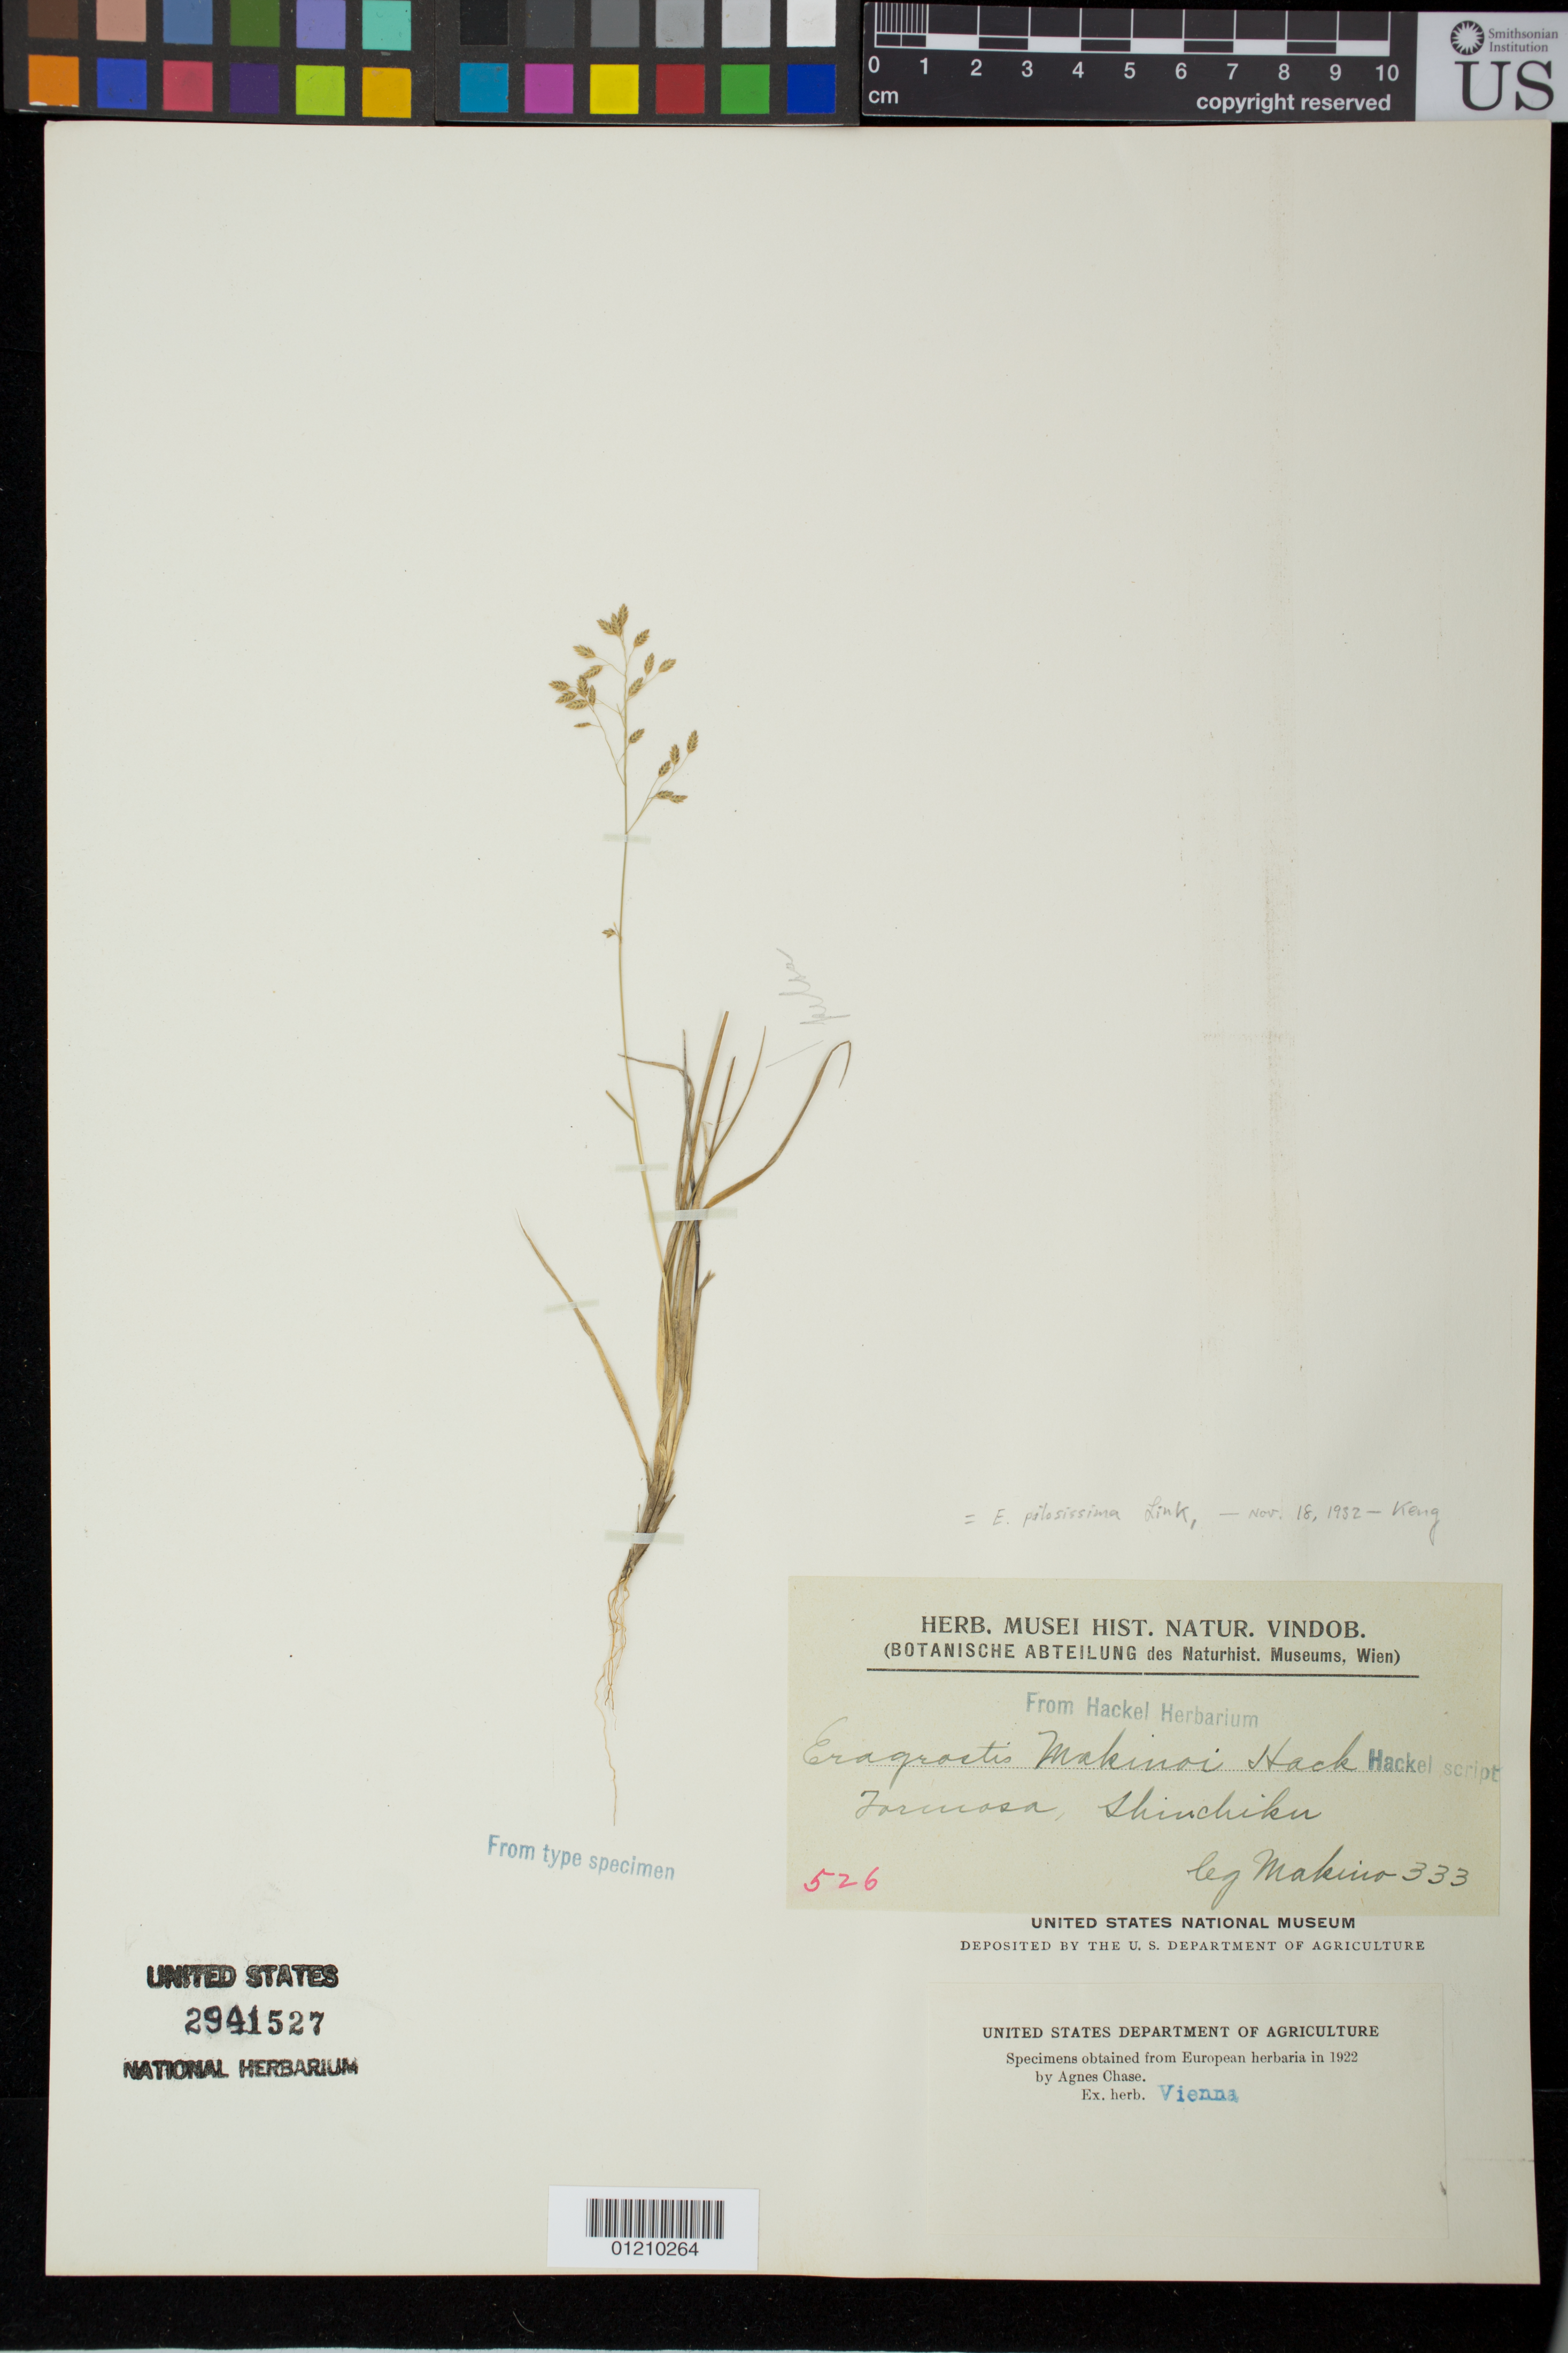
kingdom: Plantae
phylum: Tracheophyta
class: Liliopsida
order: Poales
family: Poaceae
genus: Eragrostis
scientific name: Eragrostis makinoi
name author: Hack.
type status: Isotype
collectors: T. Makino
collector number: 333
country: Taiwan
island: Taiwan [Formosa]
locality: Formosa, Shinchiku.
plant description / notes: Fragmentary material of type specimen ex herb. Vienna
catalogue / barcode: US 294127